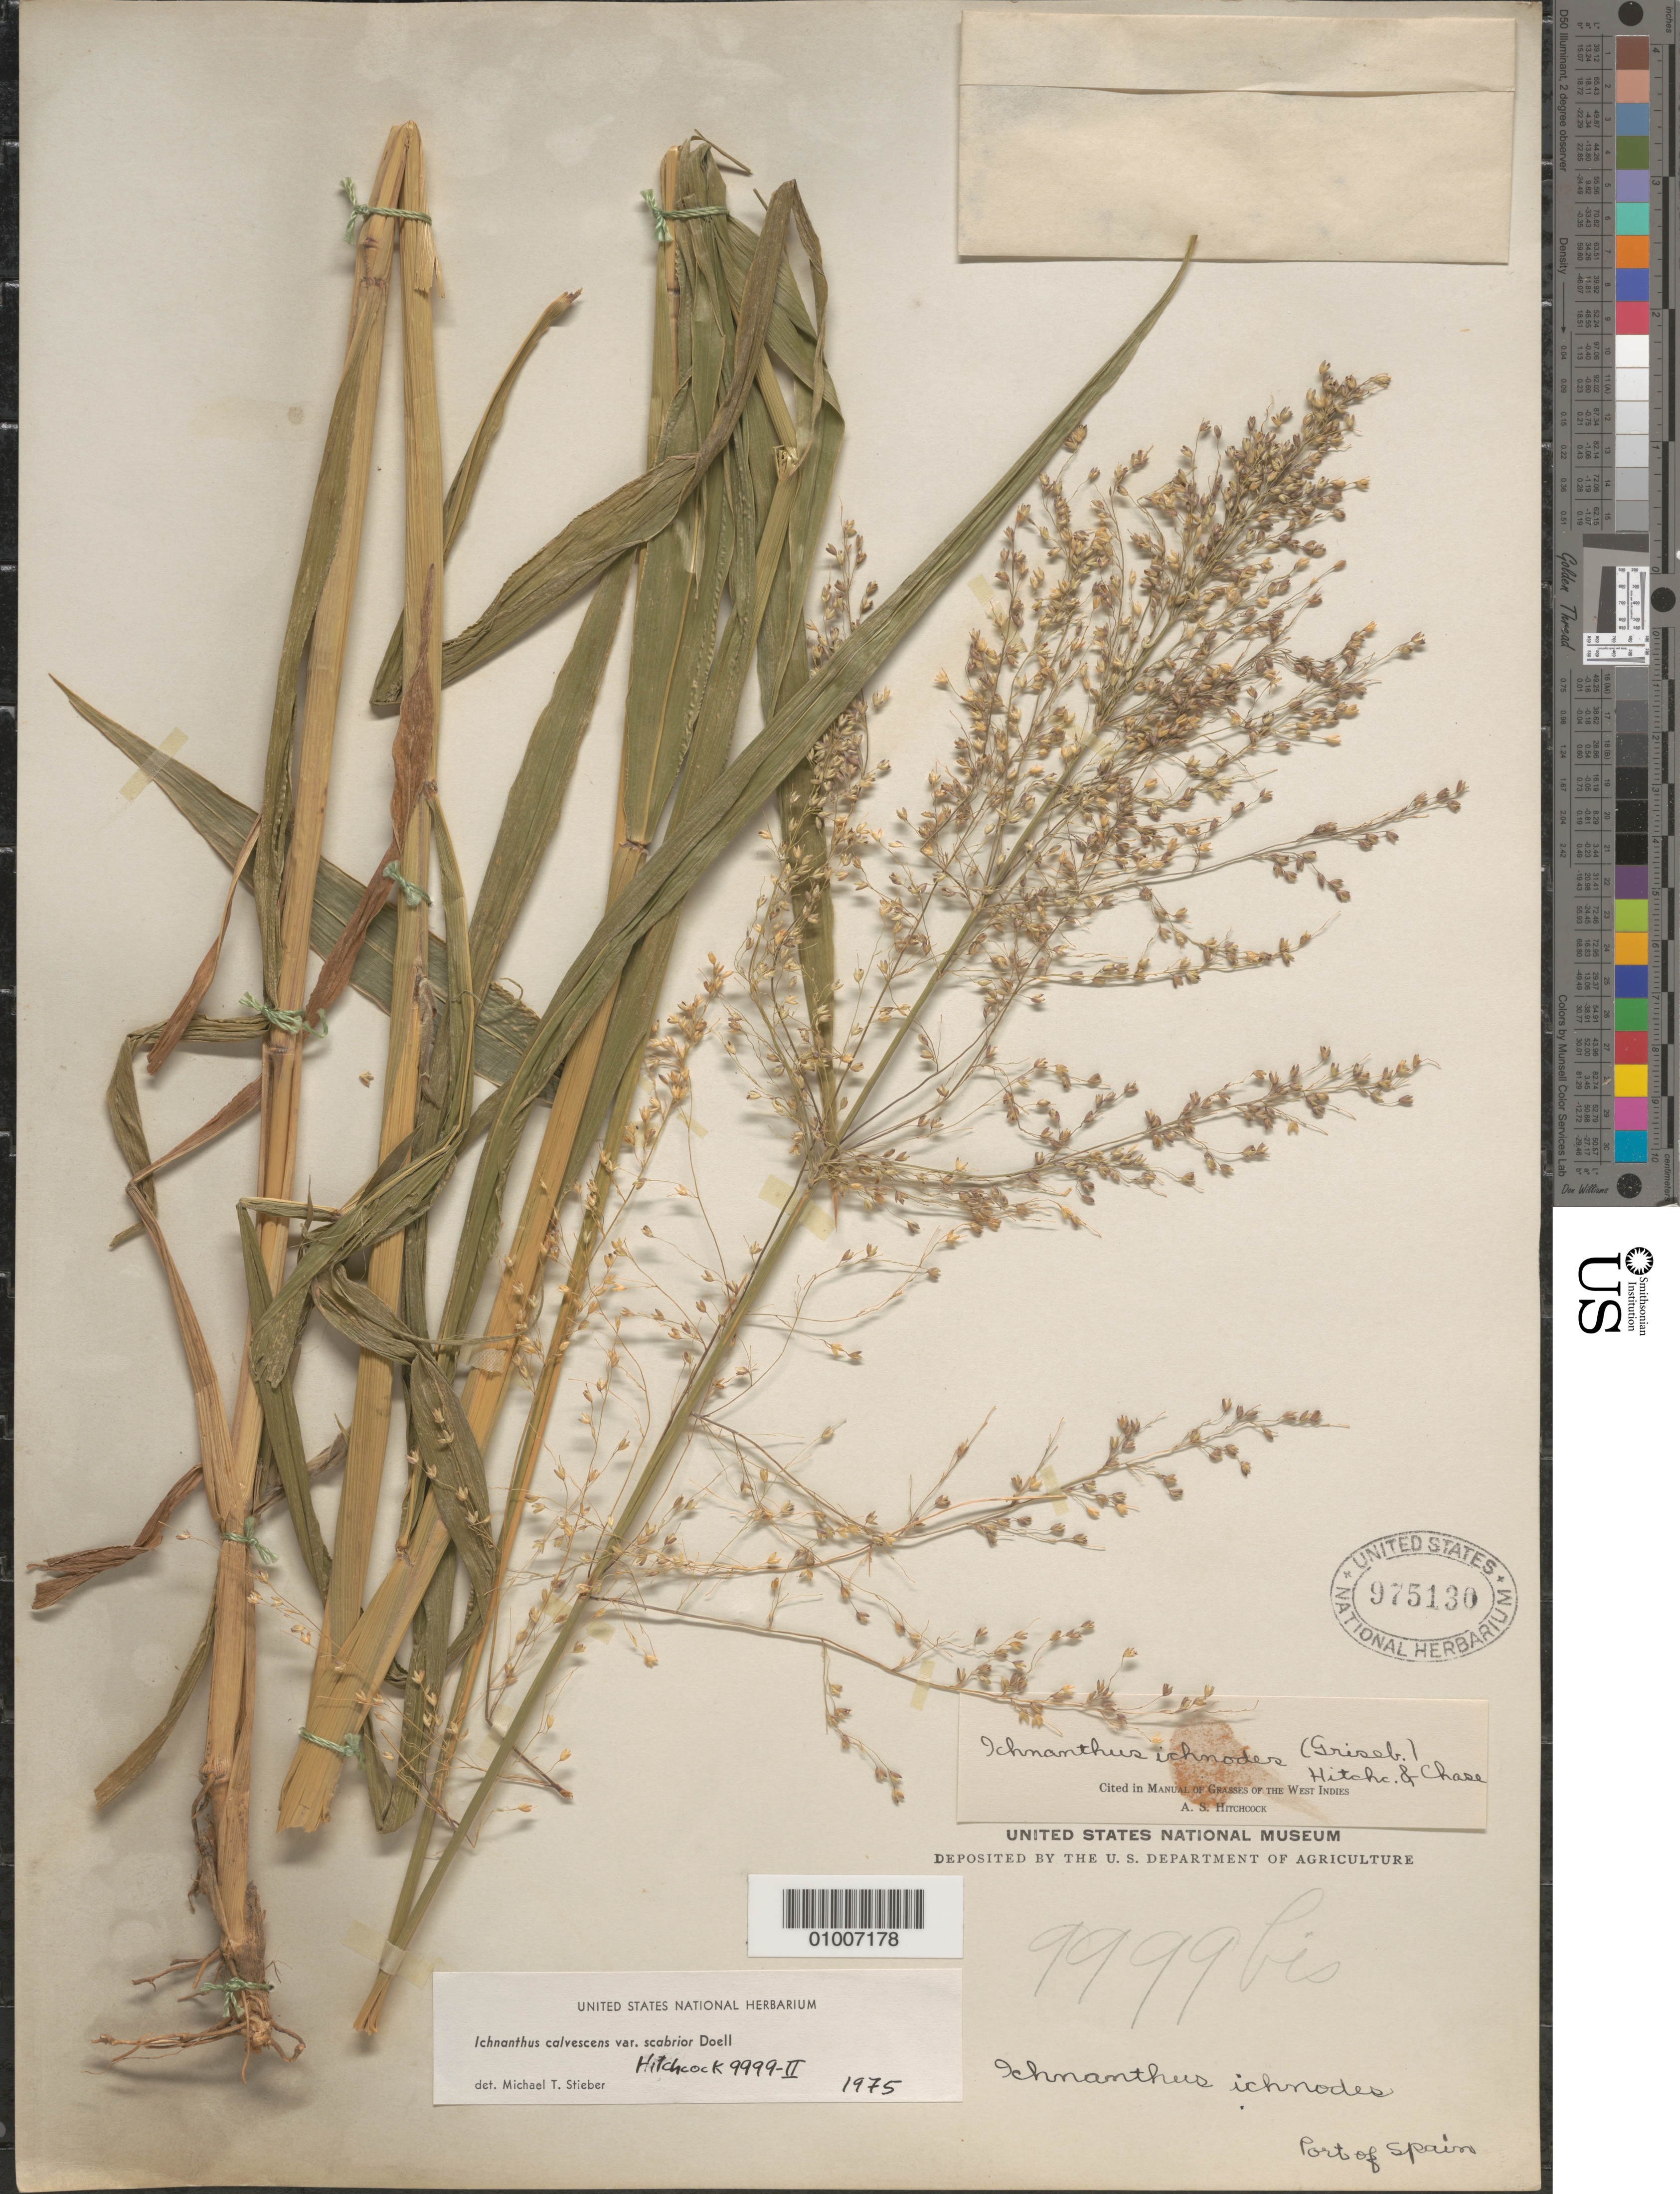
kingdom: Plantae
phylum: Tracheophyta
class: Liliopsida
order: Poales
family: Poaceae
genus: Ichnanthus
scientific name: Ichnanthus calvescens var. scabrior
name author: Döll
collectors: A. S. Hitchcock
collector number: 9999-II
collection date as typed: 27 Nov 1912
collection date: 1912-11-27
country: Trinidad and Tobago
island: Trinidad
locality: Port of Spain, Fort George Road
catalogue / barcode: US 975130